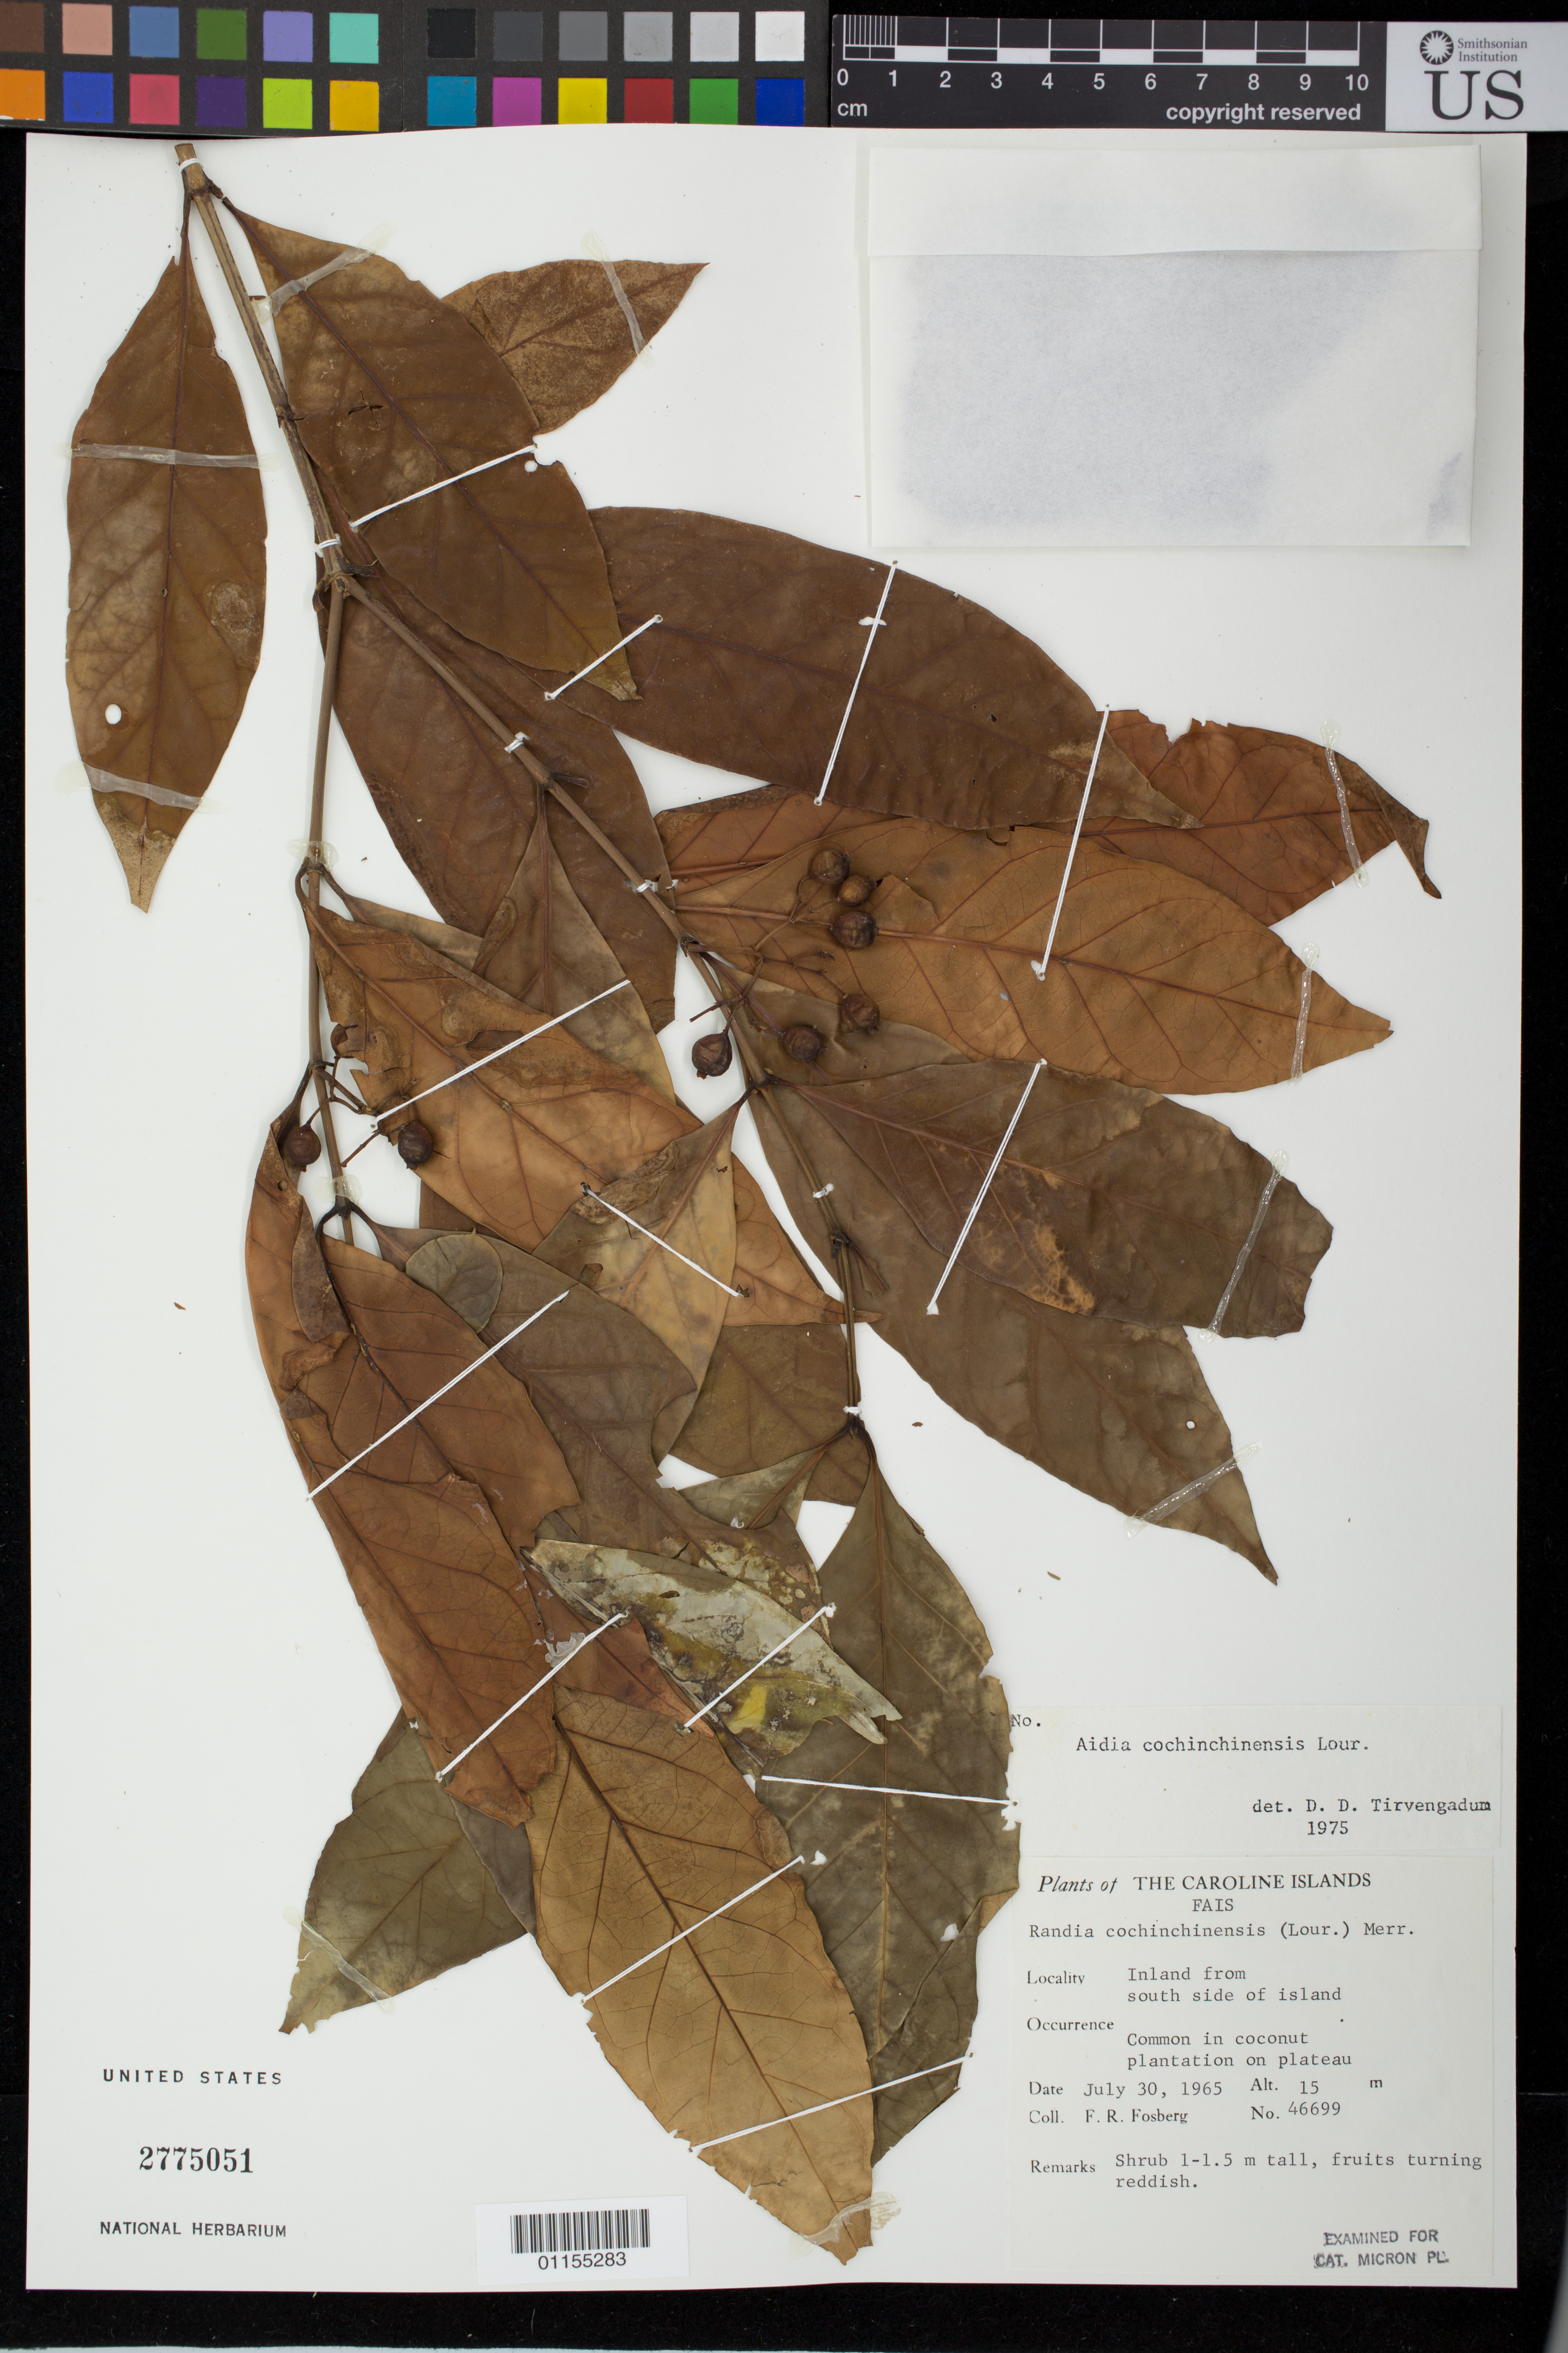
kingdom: Plantae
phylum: Tracheophyta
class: Magnoliopsida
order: Gentianales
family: Rubiaceae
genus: Aidia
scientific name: Aidia graeffei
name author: (Reinecke) Tirveng.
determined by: Tirvengadum, D. D.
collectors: F. R. Fosberg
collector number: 46699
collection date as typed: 30 Jul 1965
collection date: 1965-07-30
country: Micronesia, Federated States of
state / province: Yap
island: Fais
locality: Lochochoy, village on S end of island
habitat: coconut plantation on hill.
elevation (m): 15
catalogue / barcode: US 2775051